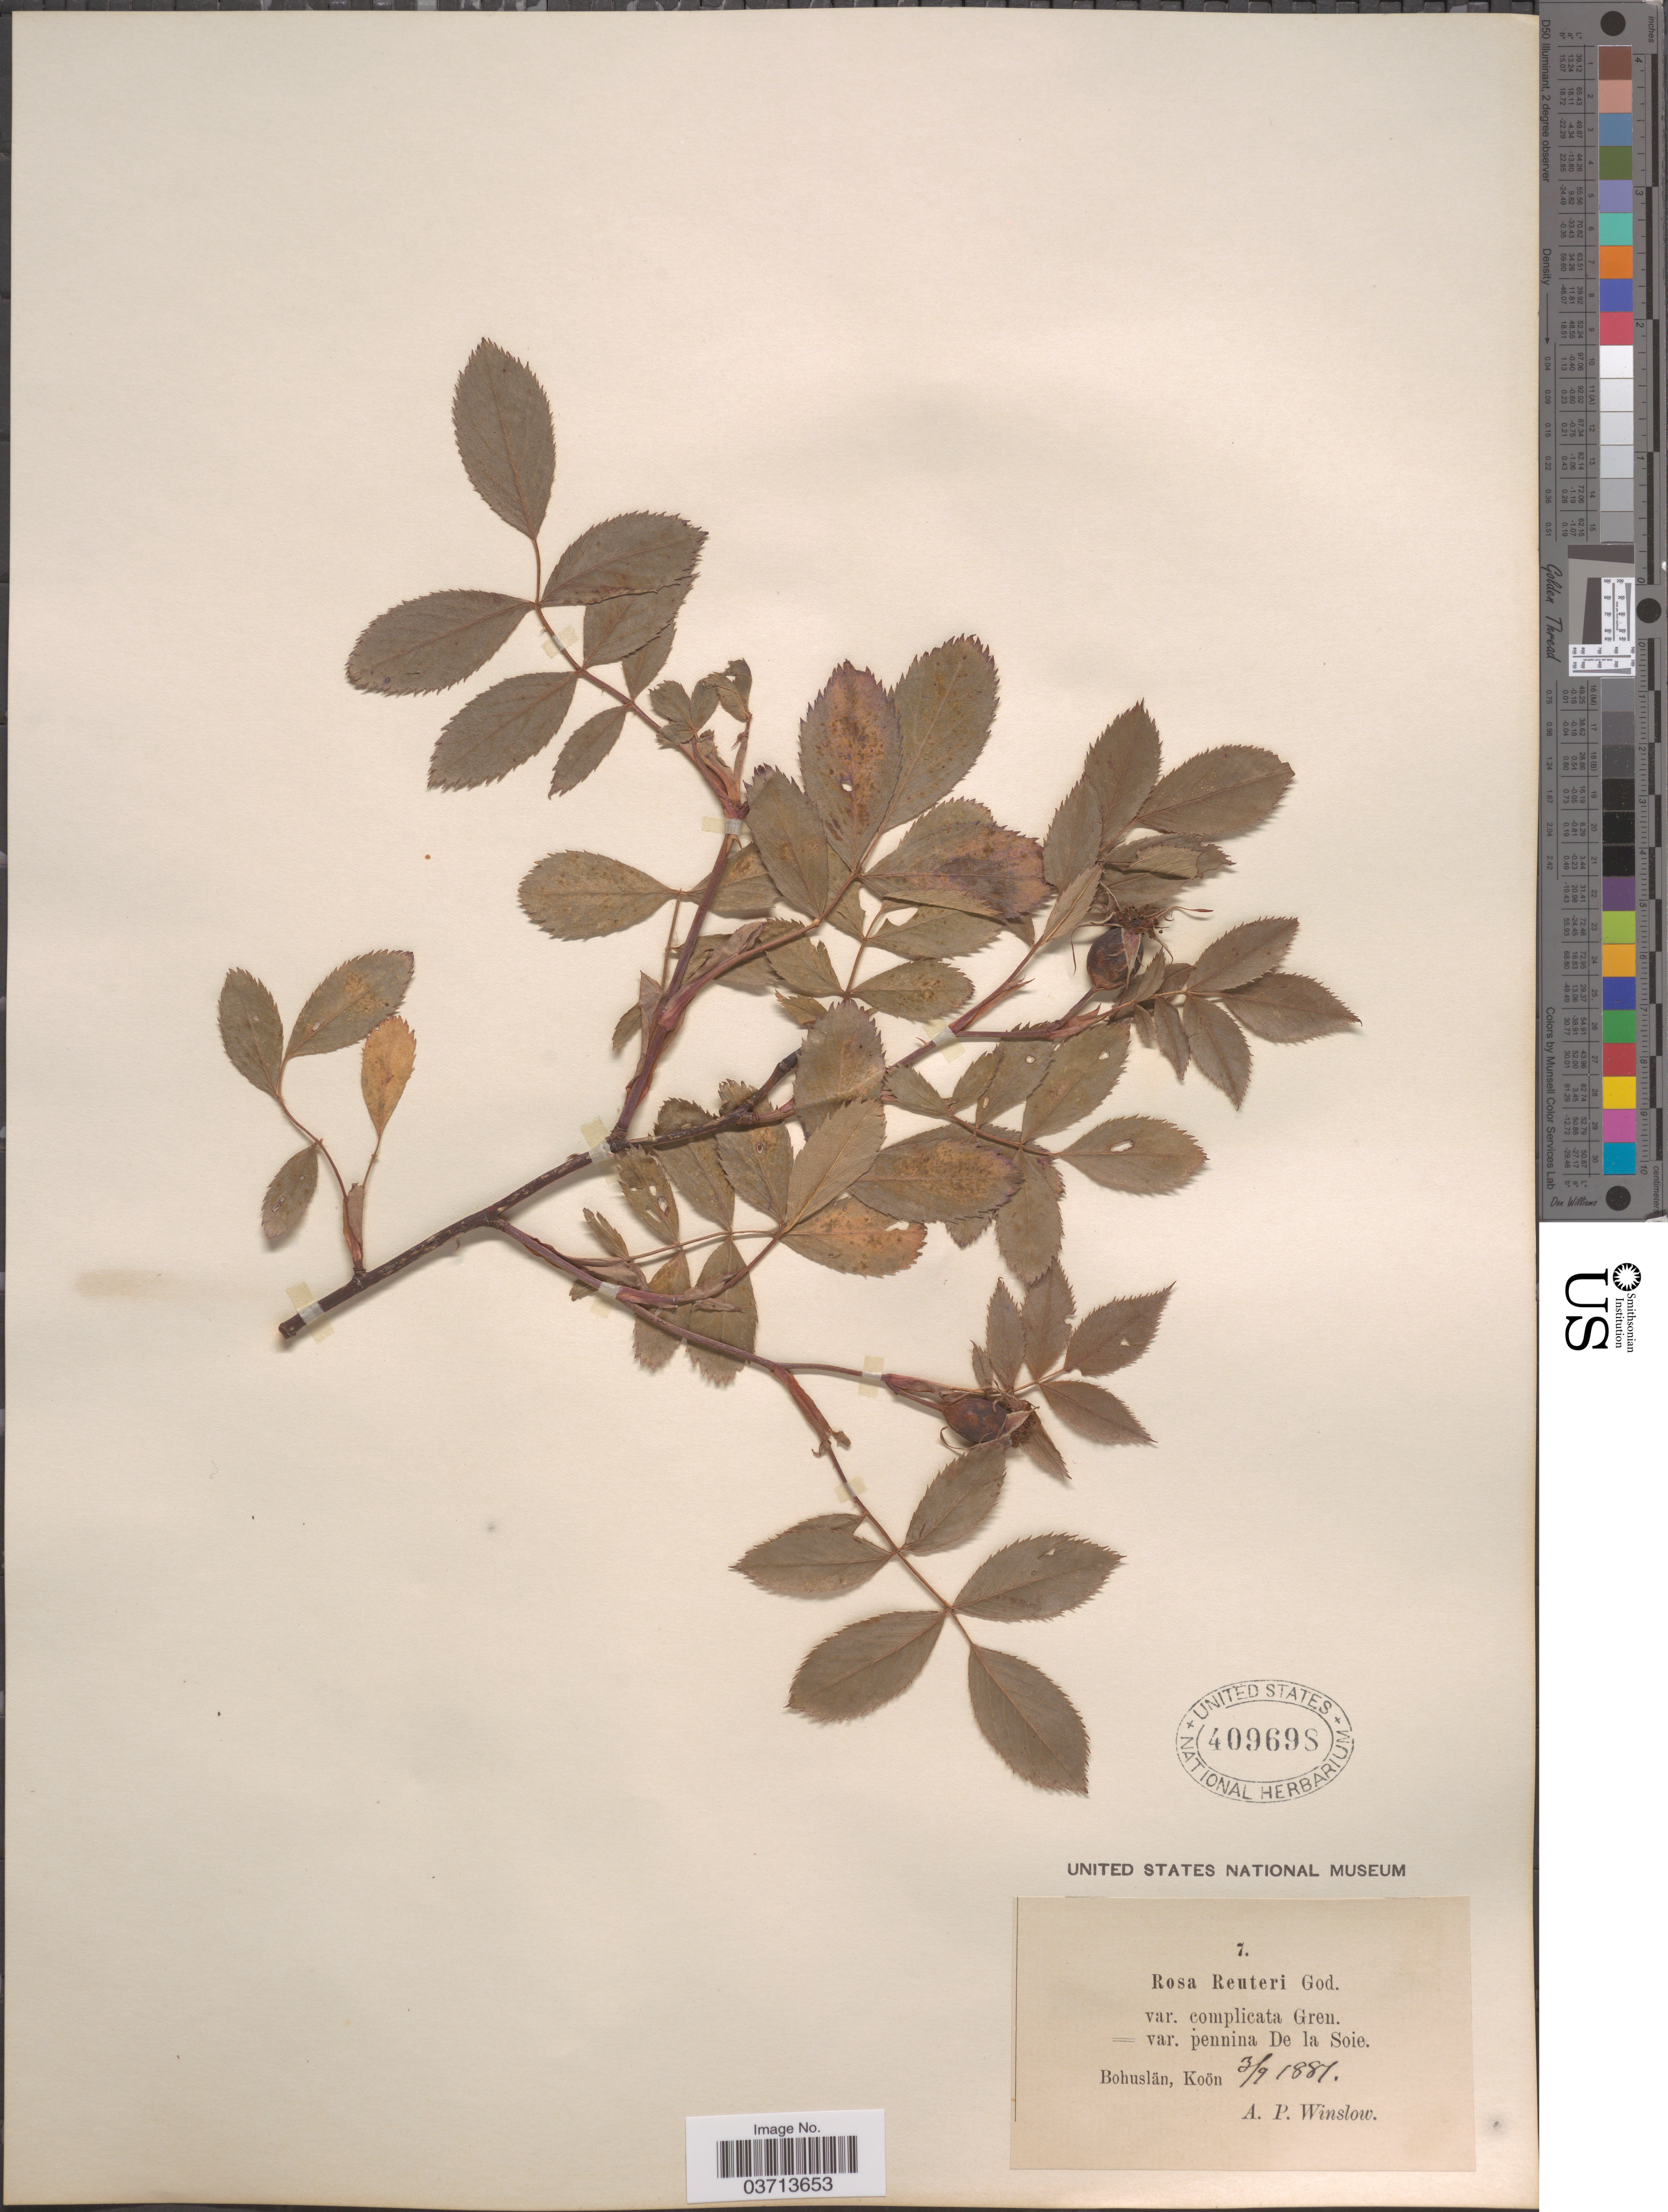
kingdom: Plantae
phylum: Tracheophyta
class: Magnoliopsida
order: Rosales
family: Rosaceae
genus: Rosa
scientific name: Rosa reuteri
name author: (Godet) Reut.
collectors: A. Winslow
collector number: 7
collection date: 1881-09-03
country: Sweden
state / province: Västra Götaland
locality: Bohuslän, Koön.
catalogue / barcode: US 409698